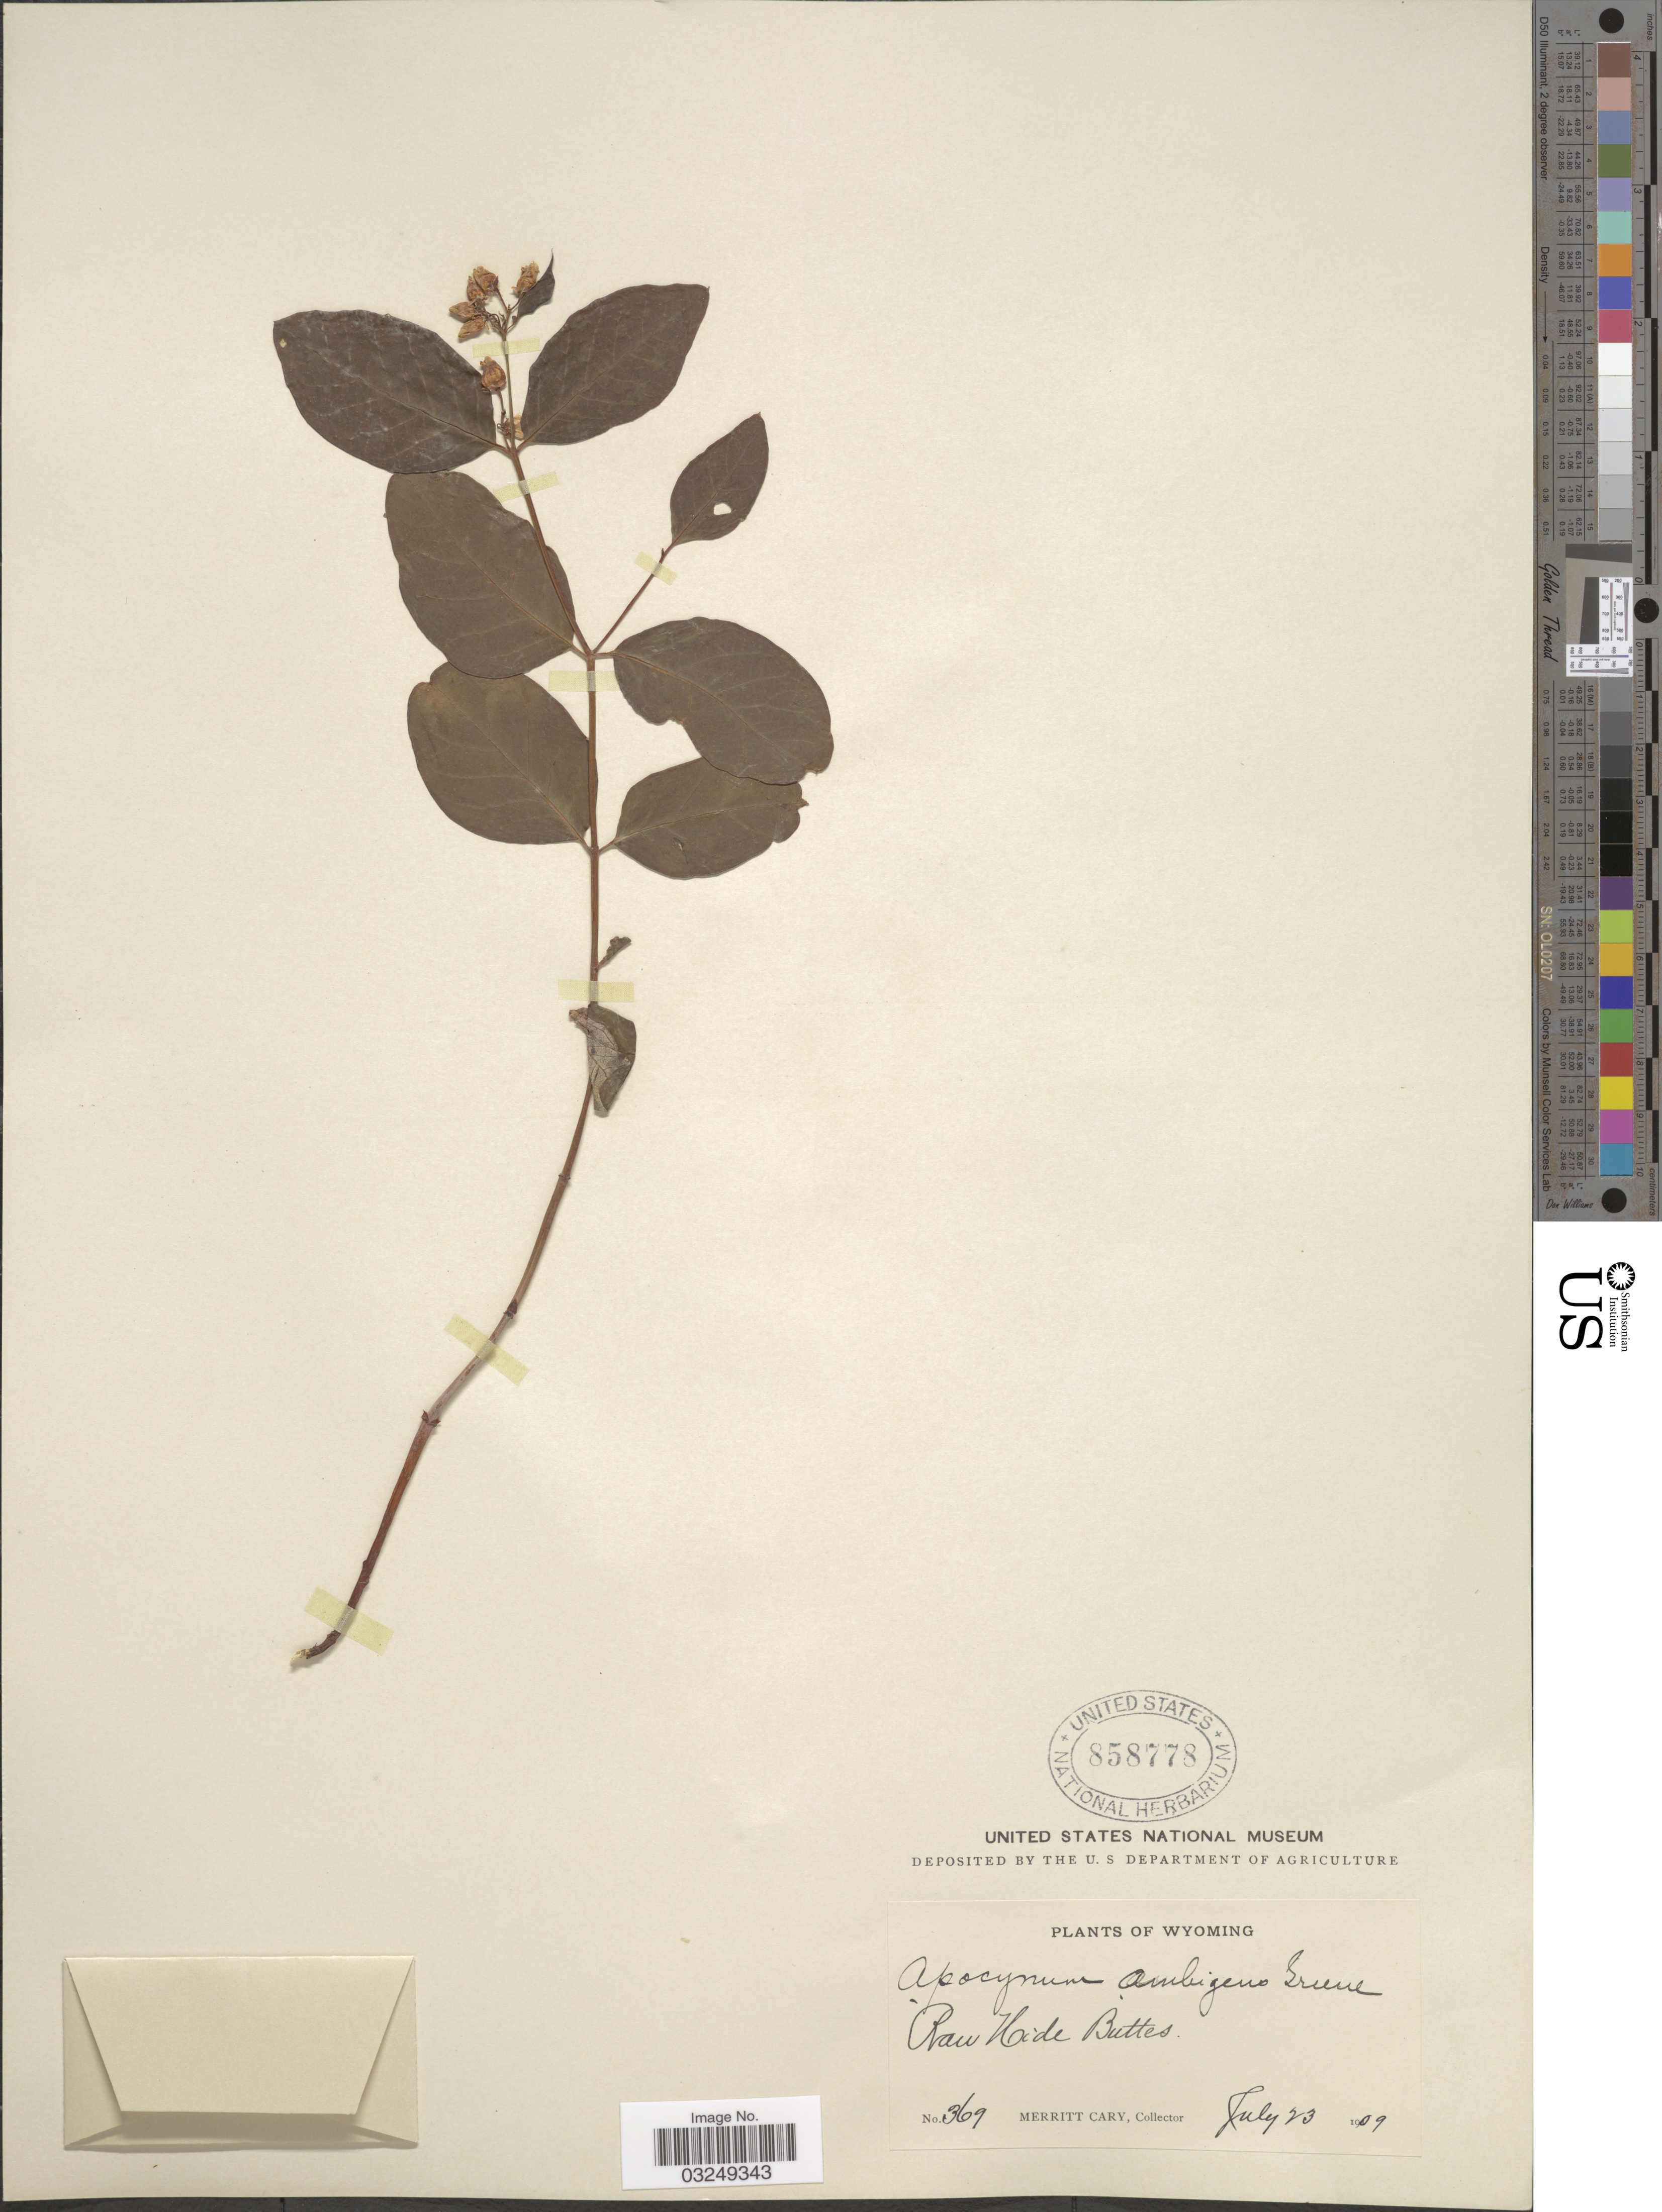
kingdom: Plantae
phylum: Tracheophyta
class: Magnoliopsida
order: Gentianales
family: Apocynaceae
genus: Apocynum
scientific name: Apocynum ambigens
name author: S.W. Greene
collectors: M. Cary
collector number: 369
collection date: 1909-07-23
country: United States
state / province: Wyoming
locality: Raw Hide Buttes.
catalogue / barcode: US 858778